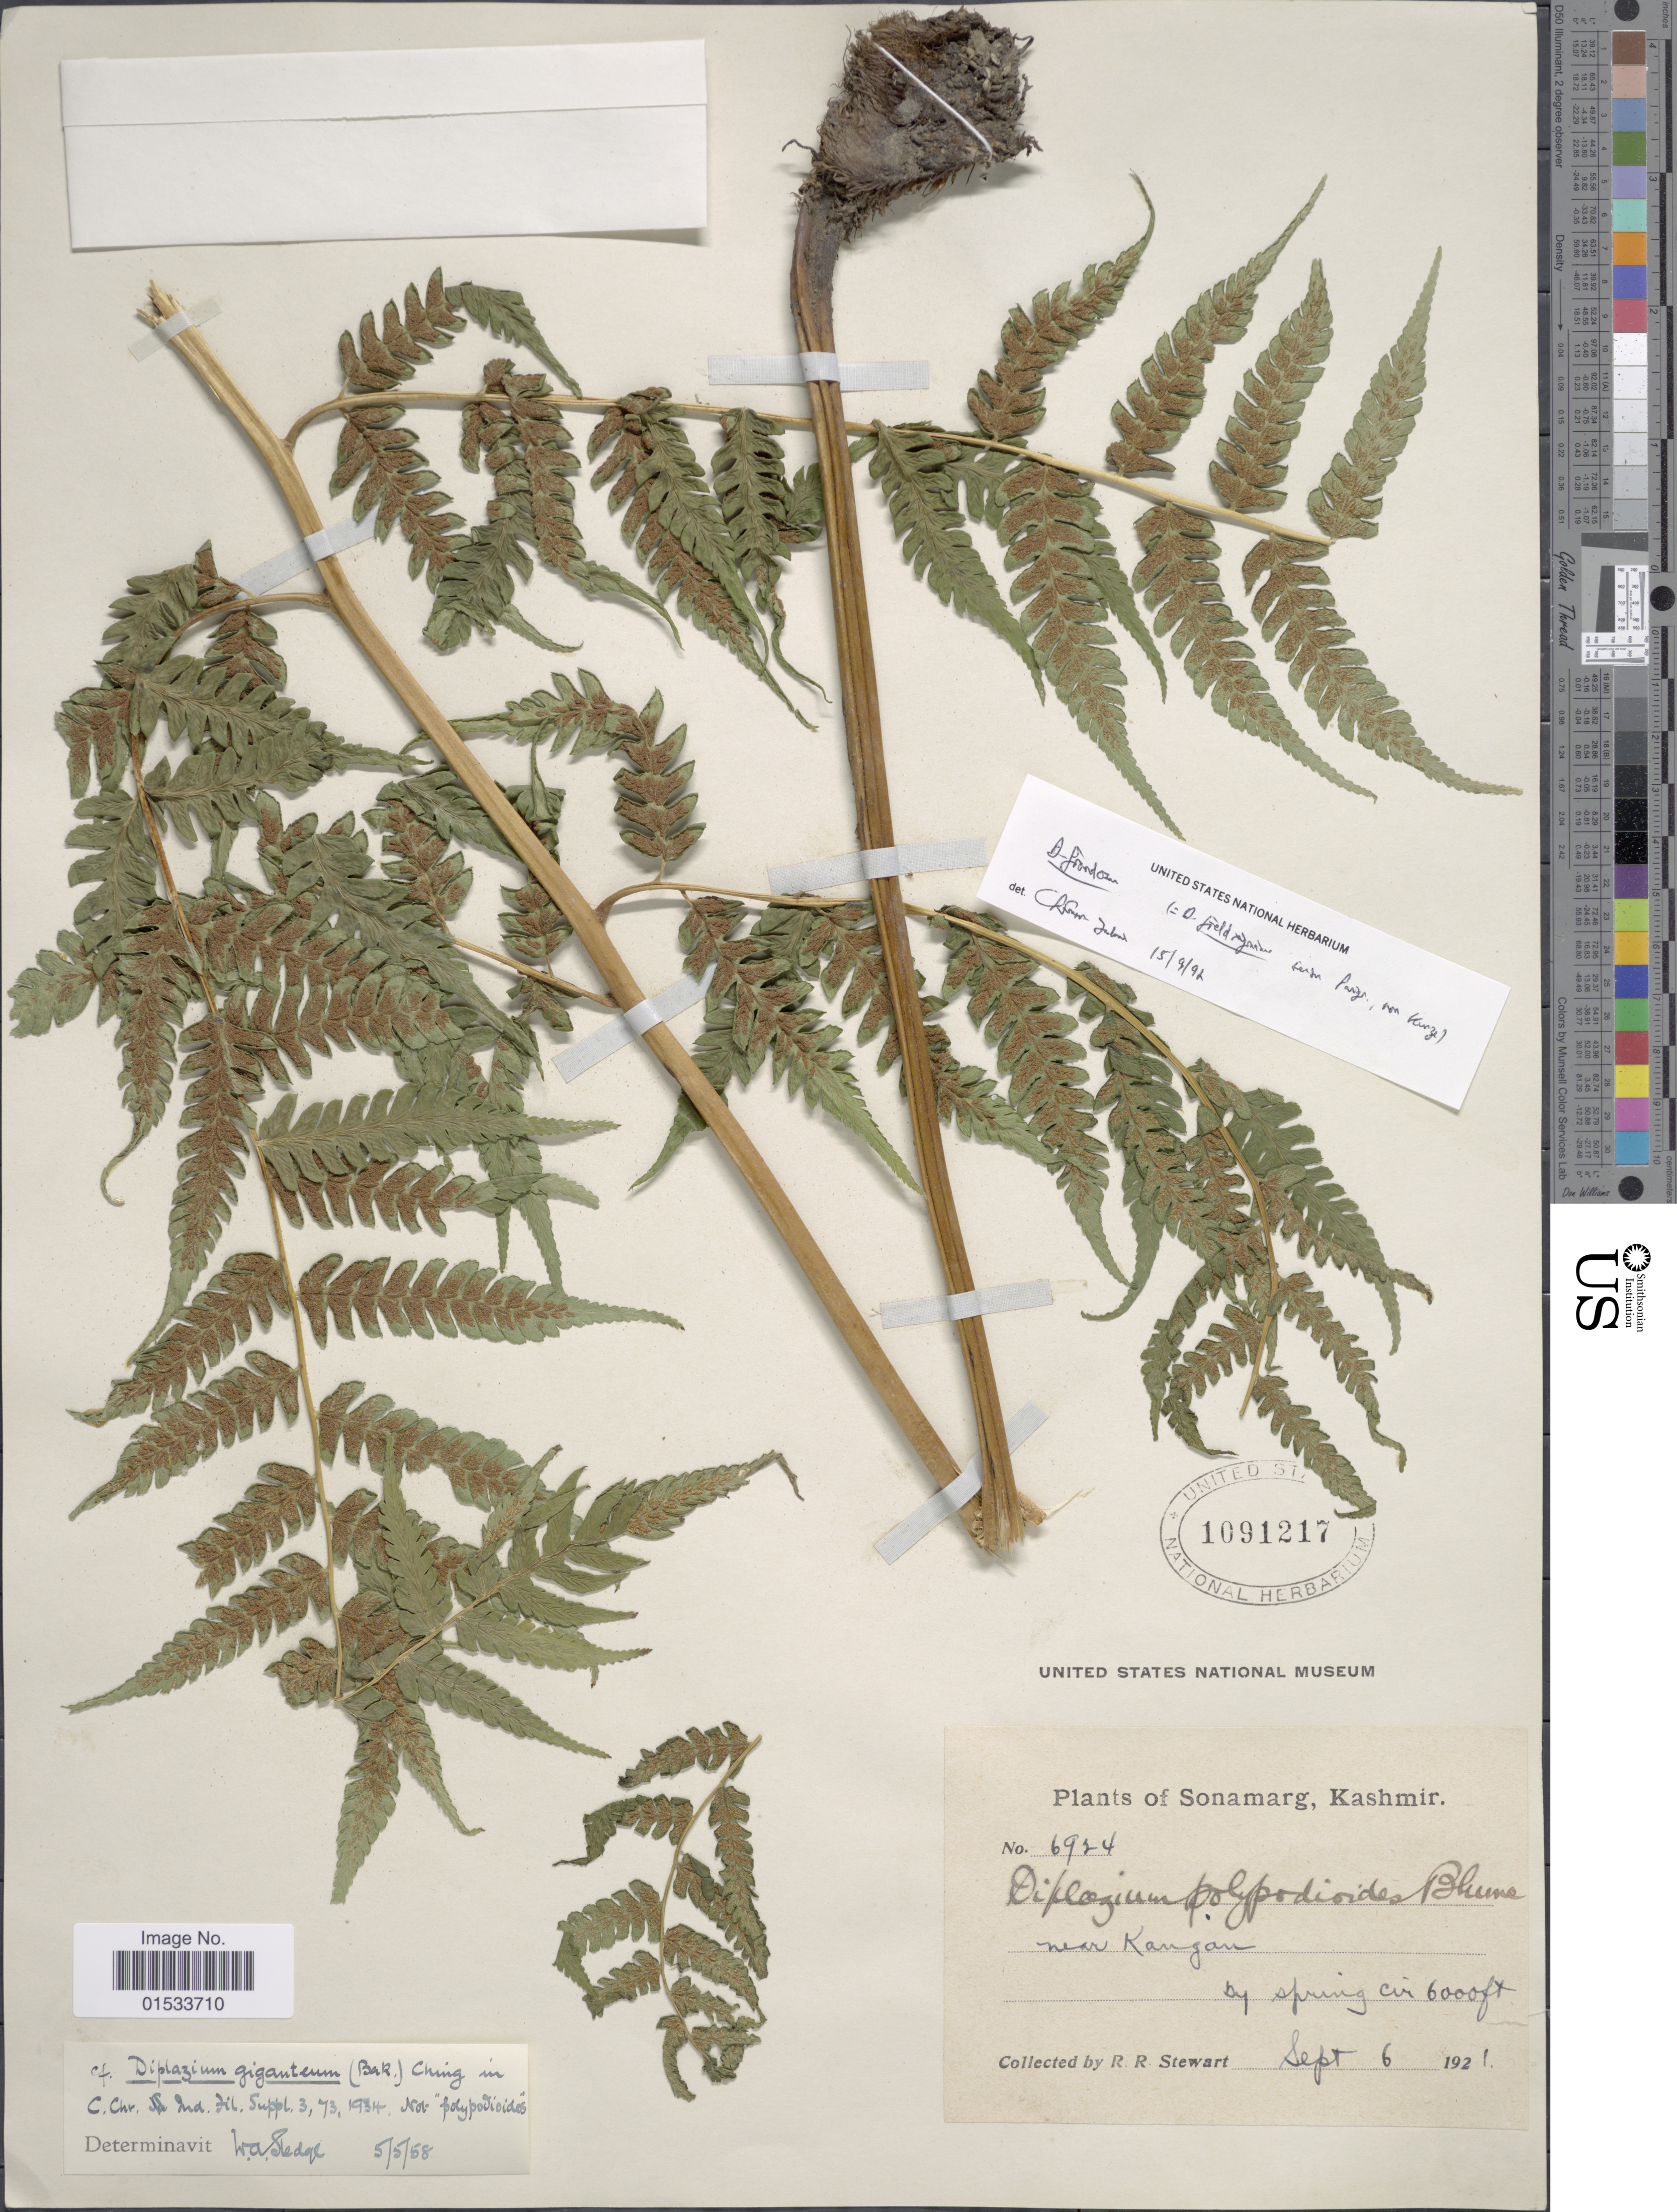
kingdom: Plantae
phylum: Tracheophyta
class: Polypodiopsida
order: Polypodiales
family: Athyriaceae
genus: Diplazium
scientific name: Diplazium frondosum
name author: C. Chr.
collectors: R. R. Stewart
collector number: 6924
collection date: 1921-09-06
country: India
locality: Sonamarg, Kashmir, near Kangan by spring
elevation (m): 1829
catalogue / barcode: US 1091217